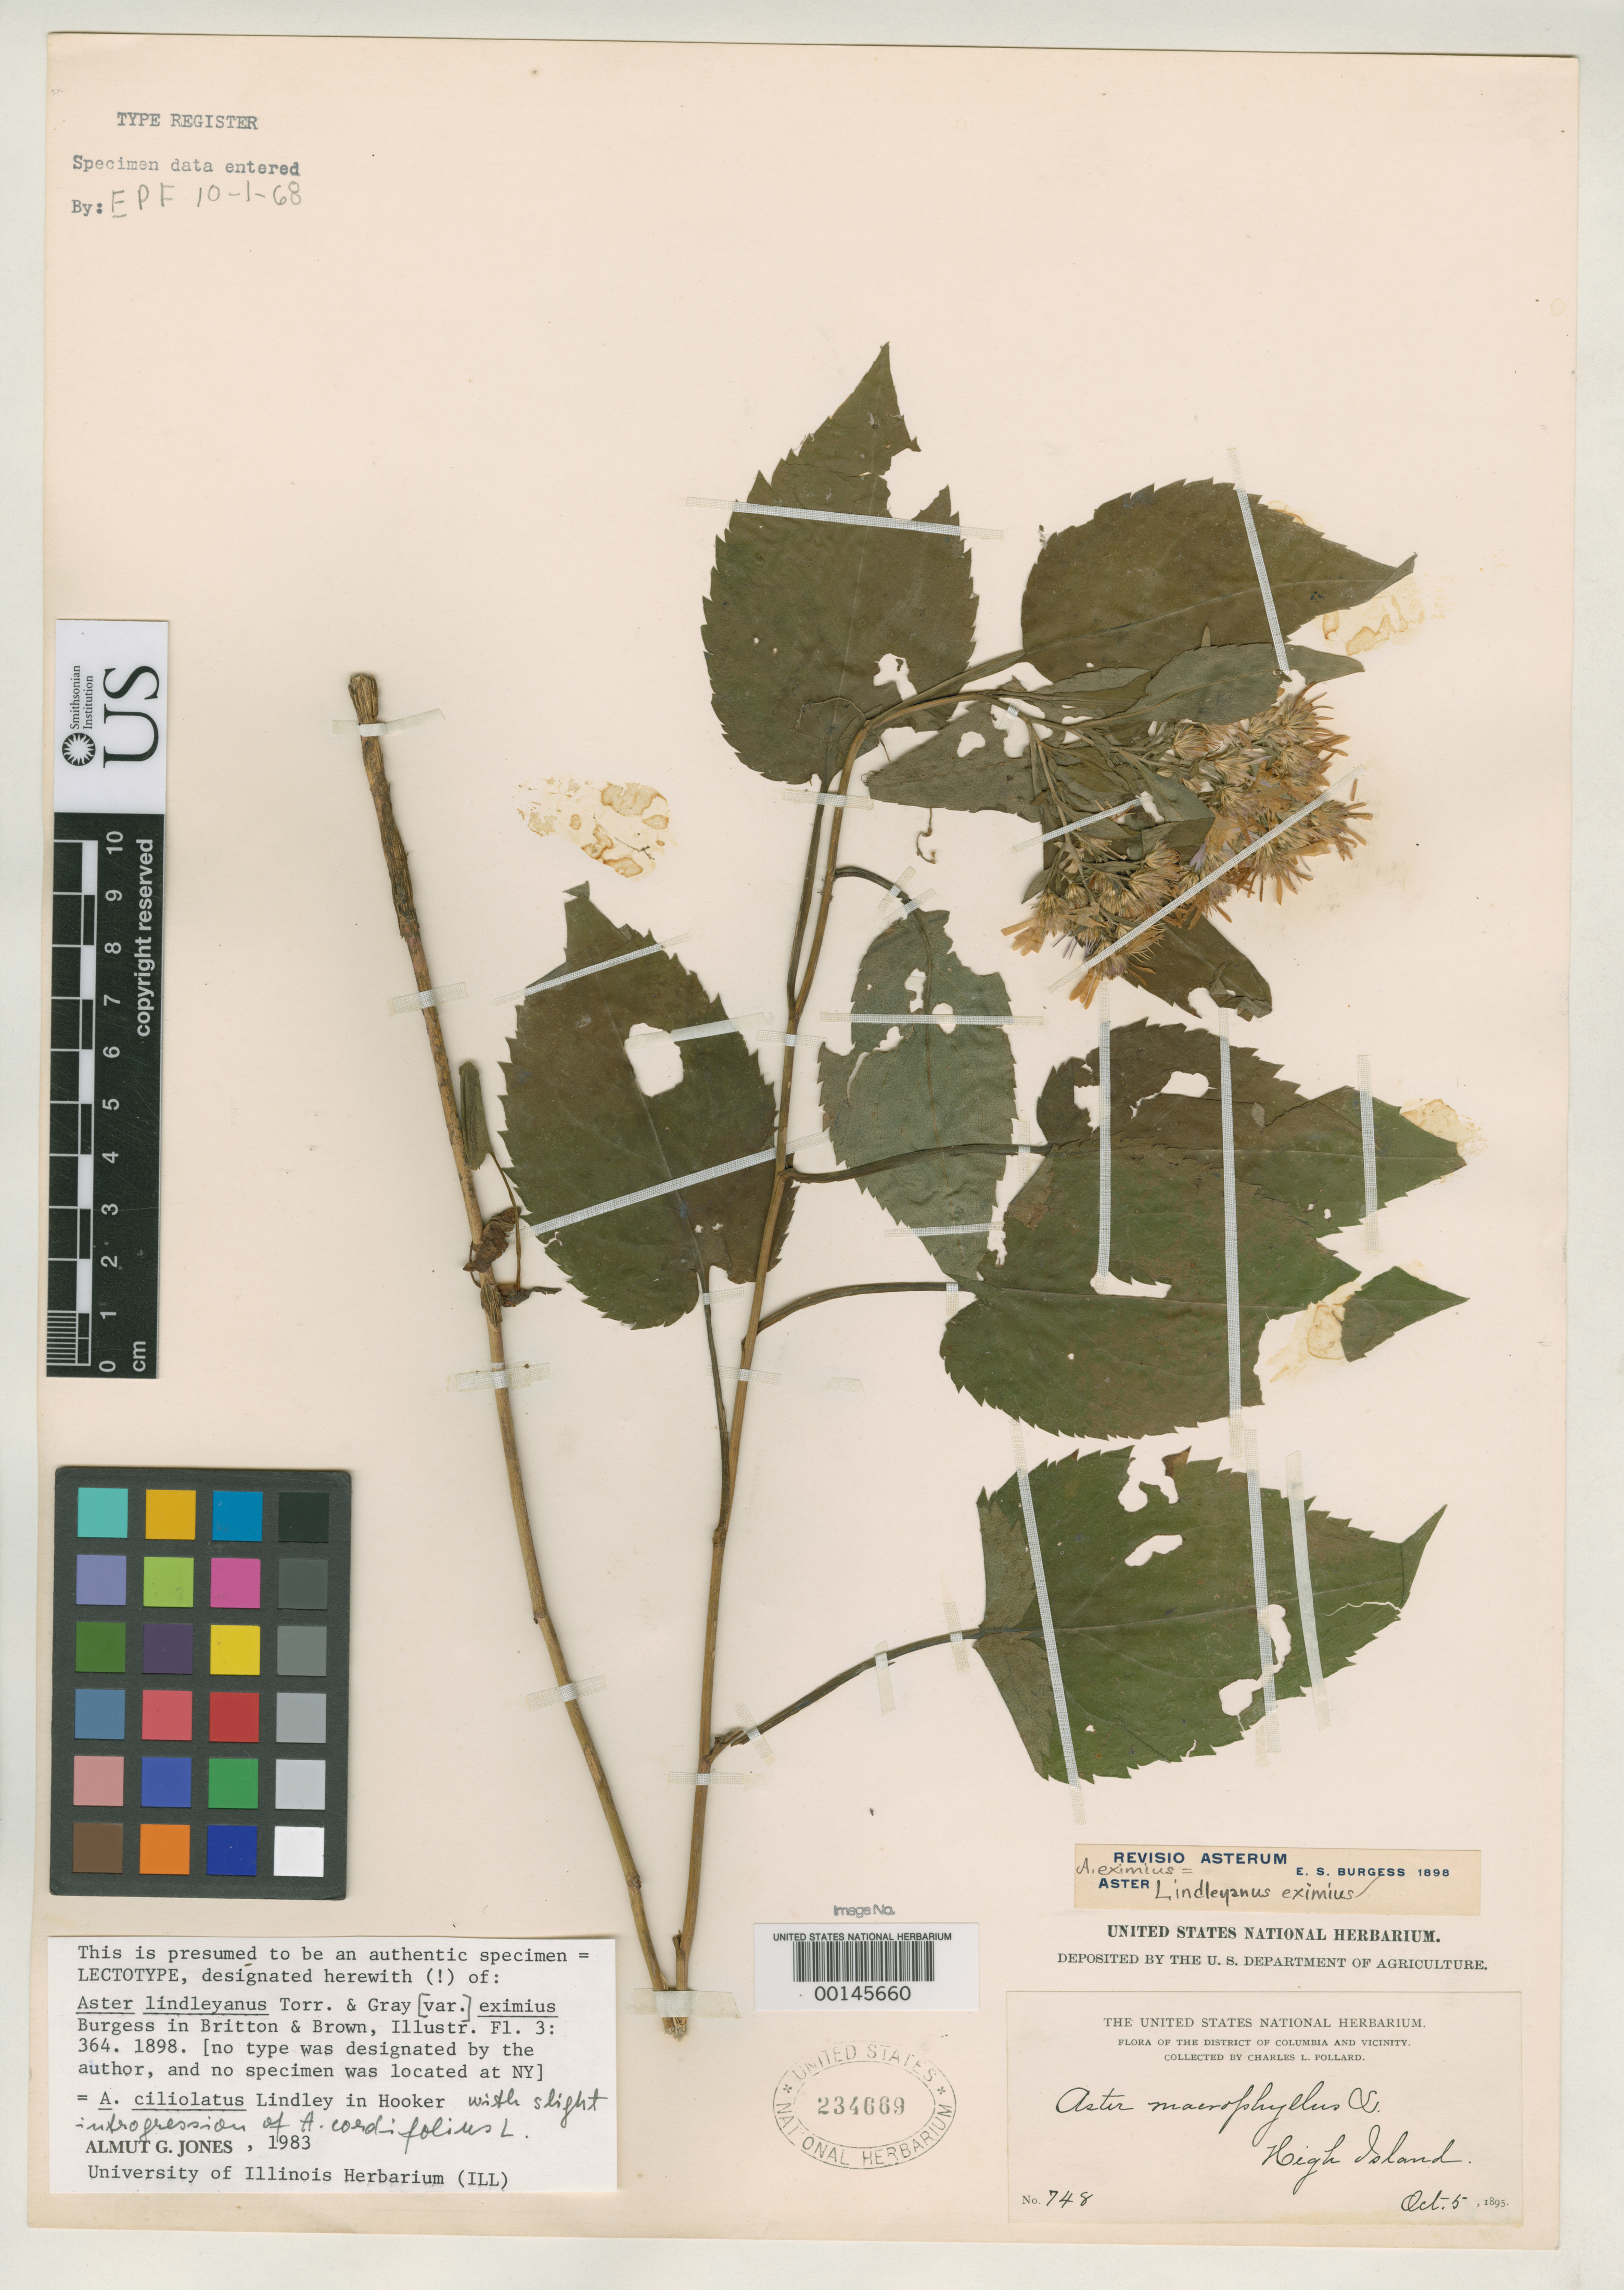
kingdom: Plantae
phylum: Tracheophyta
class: Magnoliopsida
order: Asterales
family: Asteraceae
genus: Aster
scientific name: Aster lindleyanus var. eximius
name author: E.S. Burgess in Britton & A. Br.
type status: Type Collection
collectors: C. L. Pollard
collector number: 748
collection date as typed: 05 Oct 1895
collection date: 1895-10-05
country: United States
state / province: District of Columbia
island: High Island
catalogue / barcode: US 234669